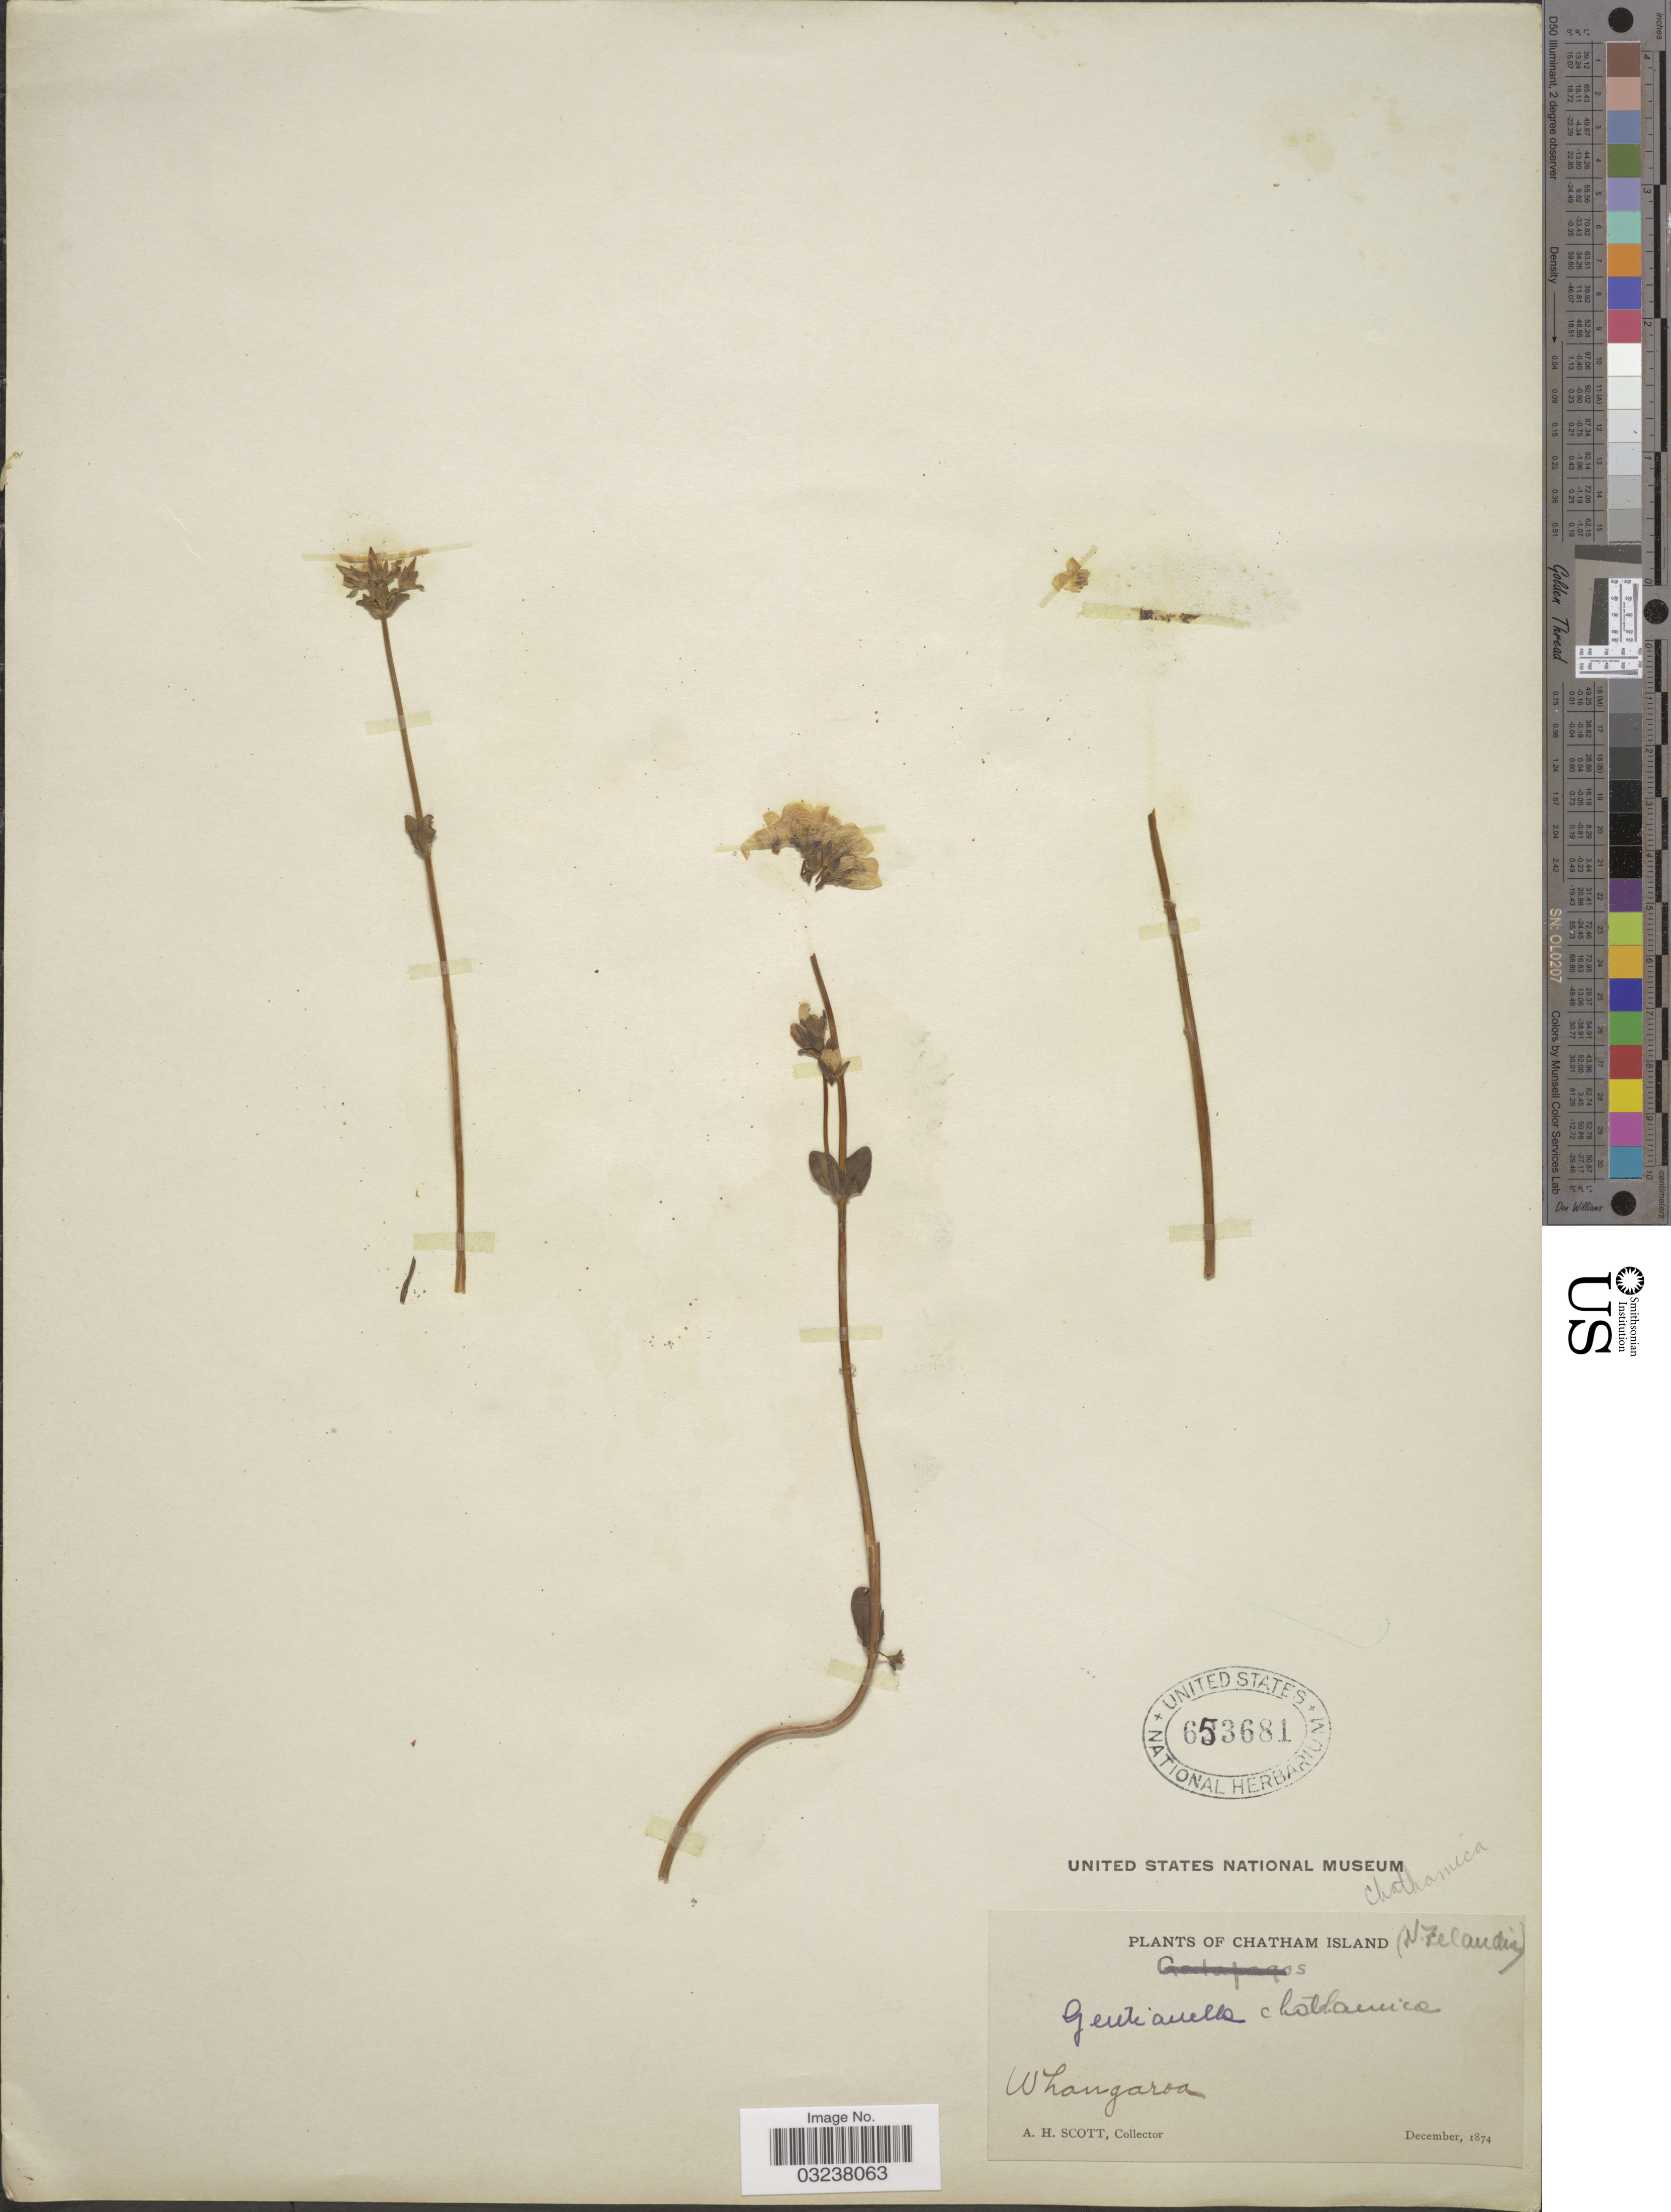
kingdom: Plantae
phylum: Tracheophyta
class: Magnoliopsida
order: Gentianales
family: Gentianaceae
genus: Gentianella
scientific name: Gentianella sp.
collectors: A. H. Scott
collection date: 1874-12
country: New Zealand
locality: Chatham Island. Whangaroa.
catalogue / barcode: US 653681